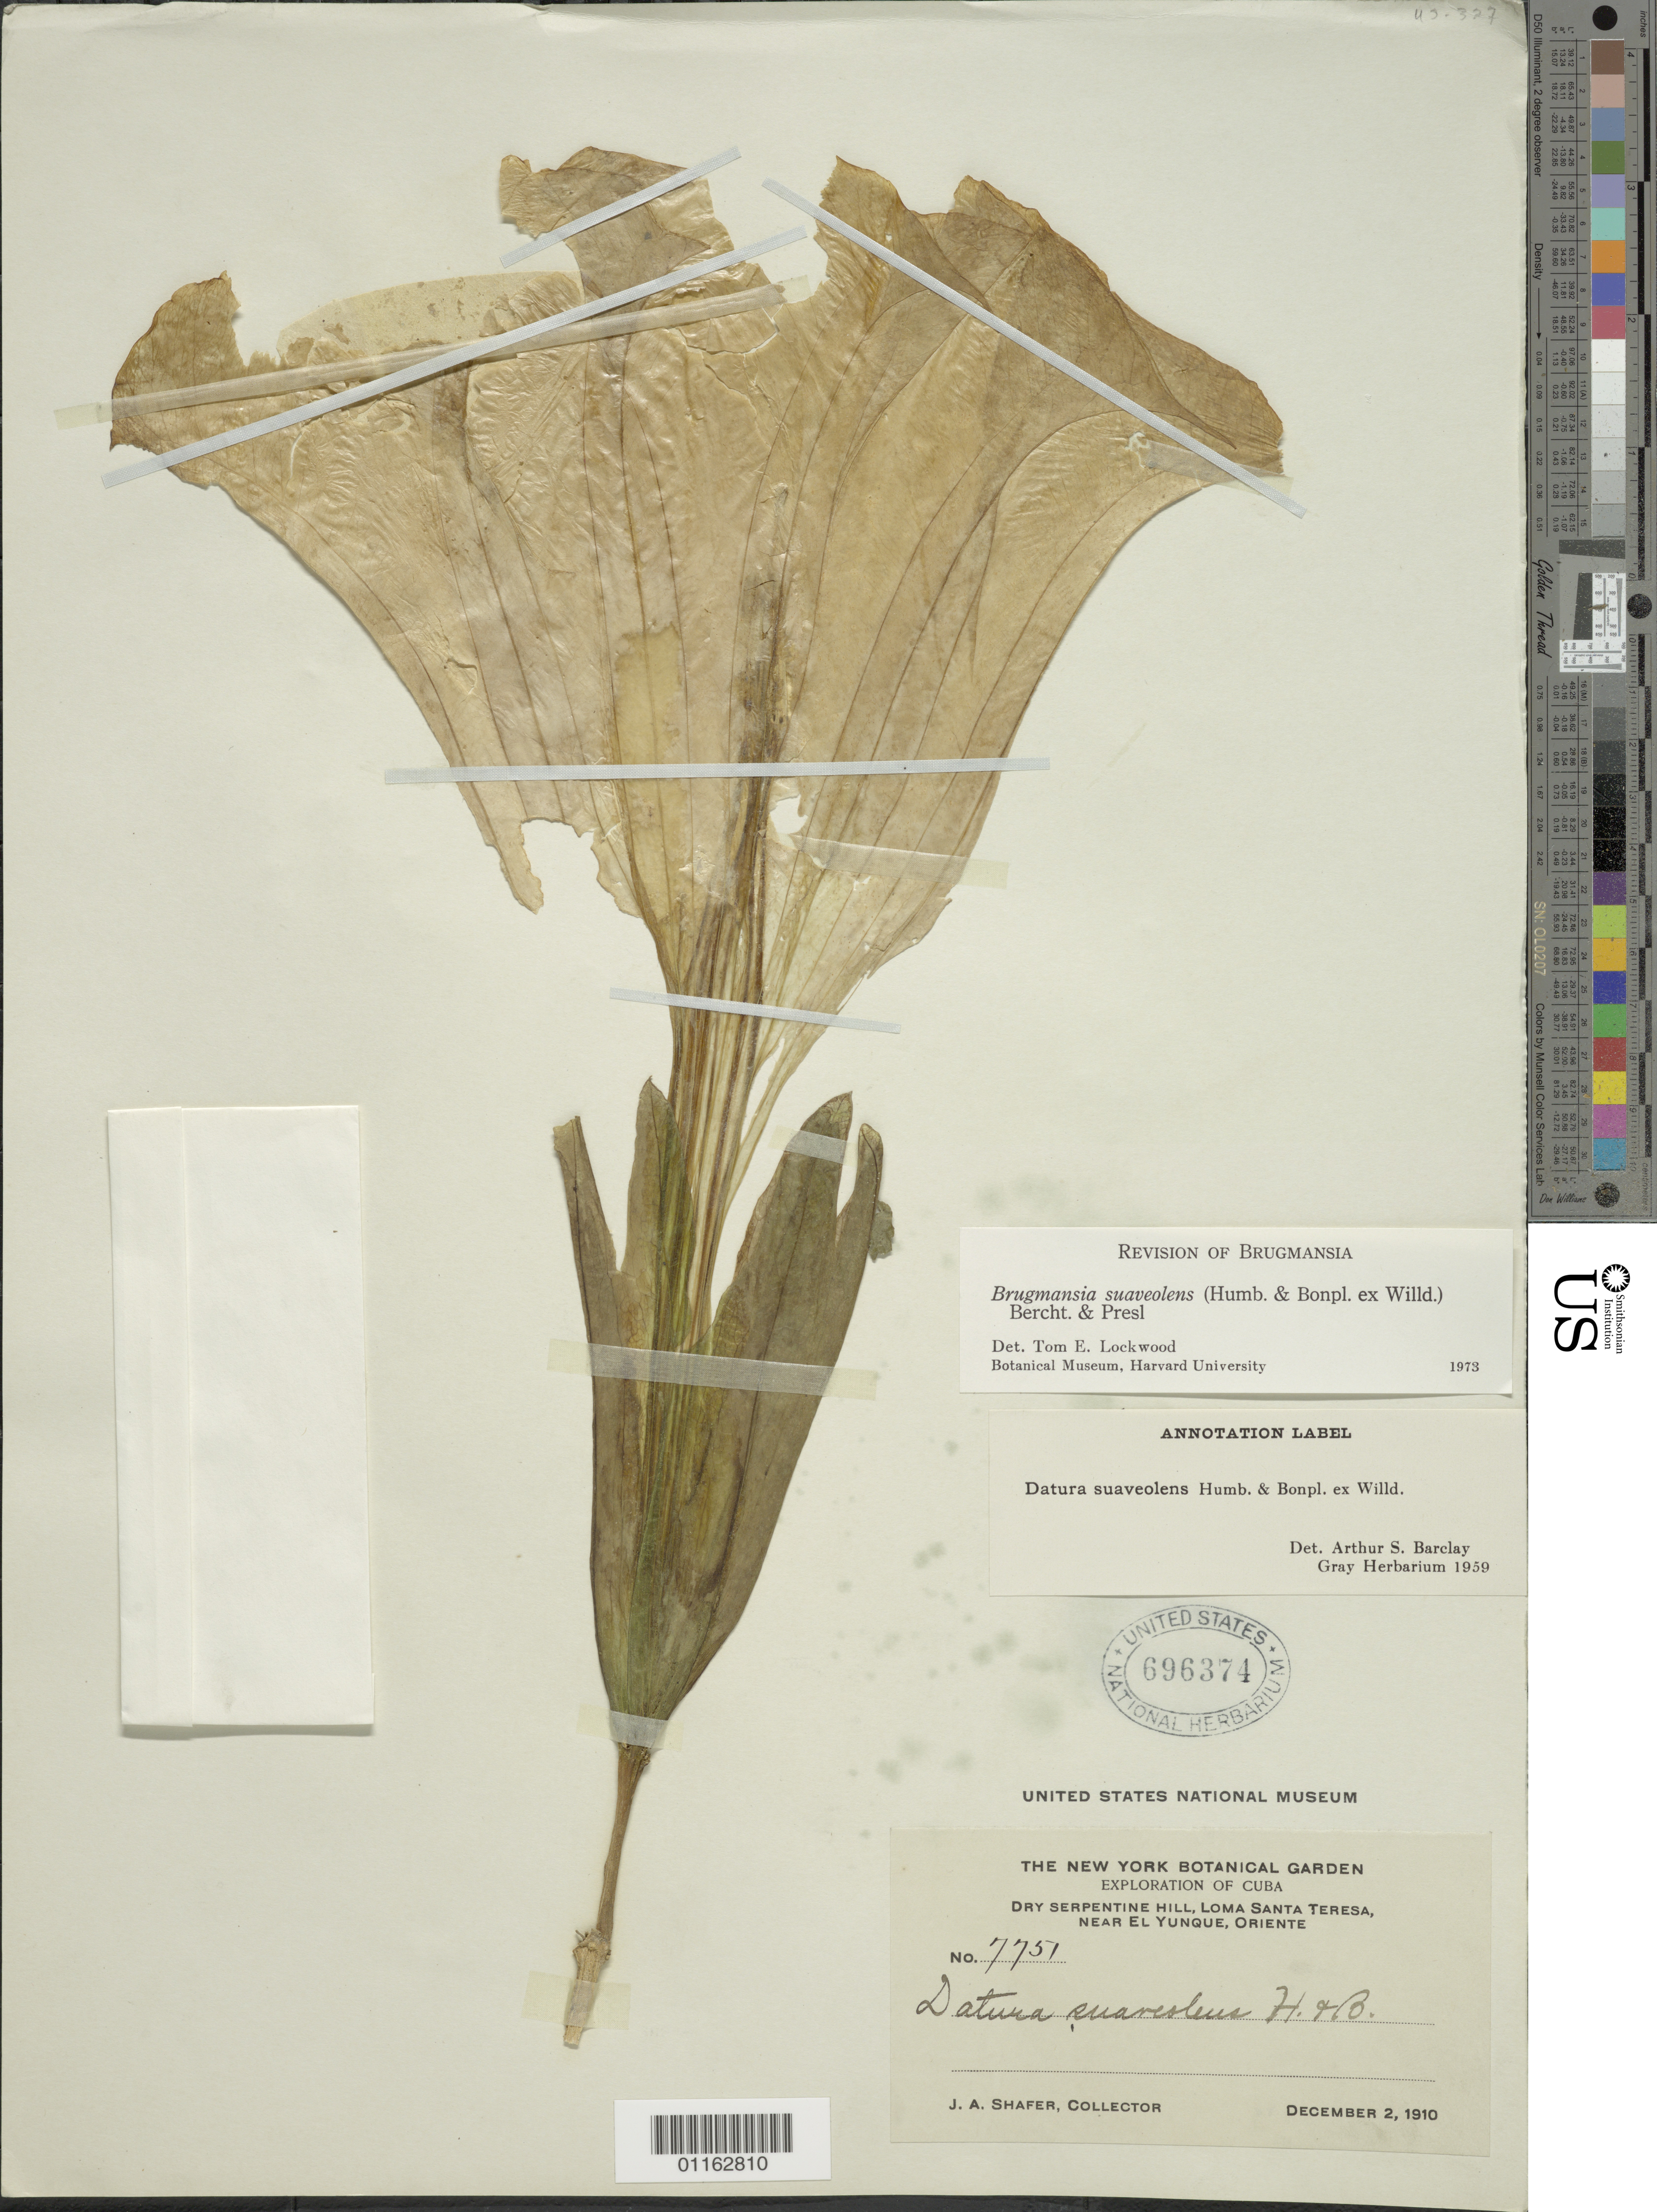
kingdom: Plantae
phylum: Tracheophyta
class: Magnoliopsida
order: Solanales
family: Solanaceae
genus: Brugmansia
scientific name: Brugmansia suaveolens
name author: (Humb. & Bonpl. ex Willd.) Brecht. & J. Presl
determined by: Lockwood, T. E.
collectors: J. A. Shafer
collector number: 7757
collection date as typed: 02 Dec 1910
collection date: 1910-12-02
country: Cuba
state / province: Oriente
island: Cuba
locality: Dry serpentine hill, Loma Santa Teresa, Near El Yunque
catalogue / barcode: US 696374